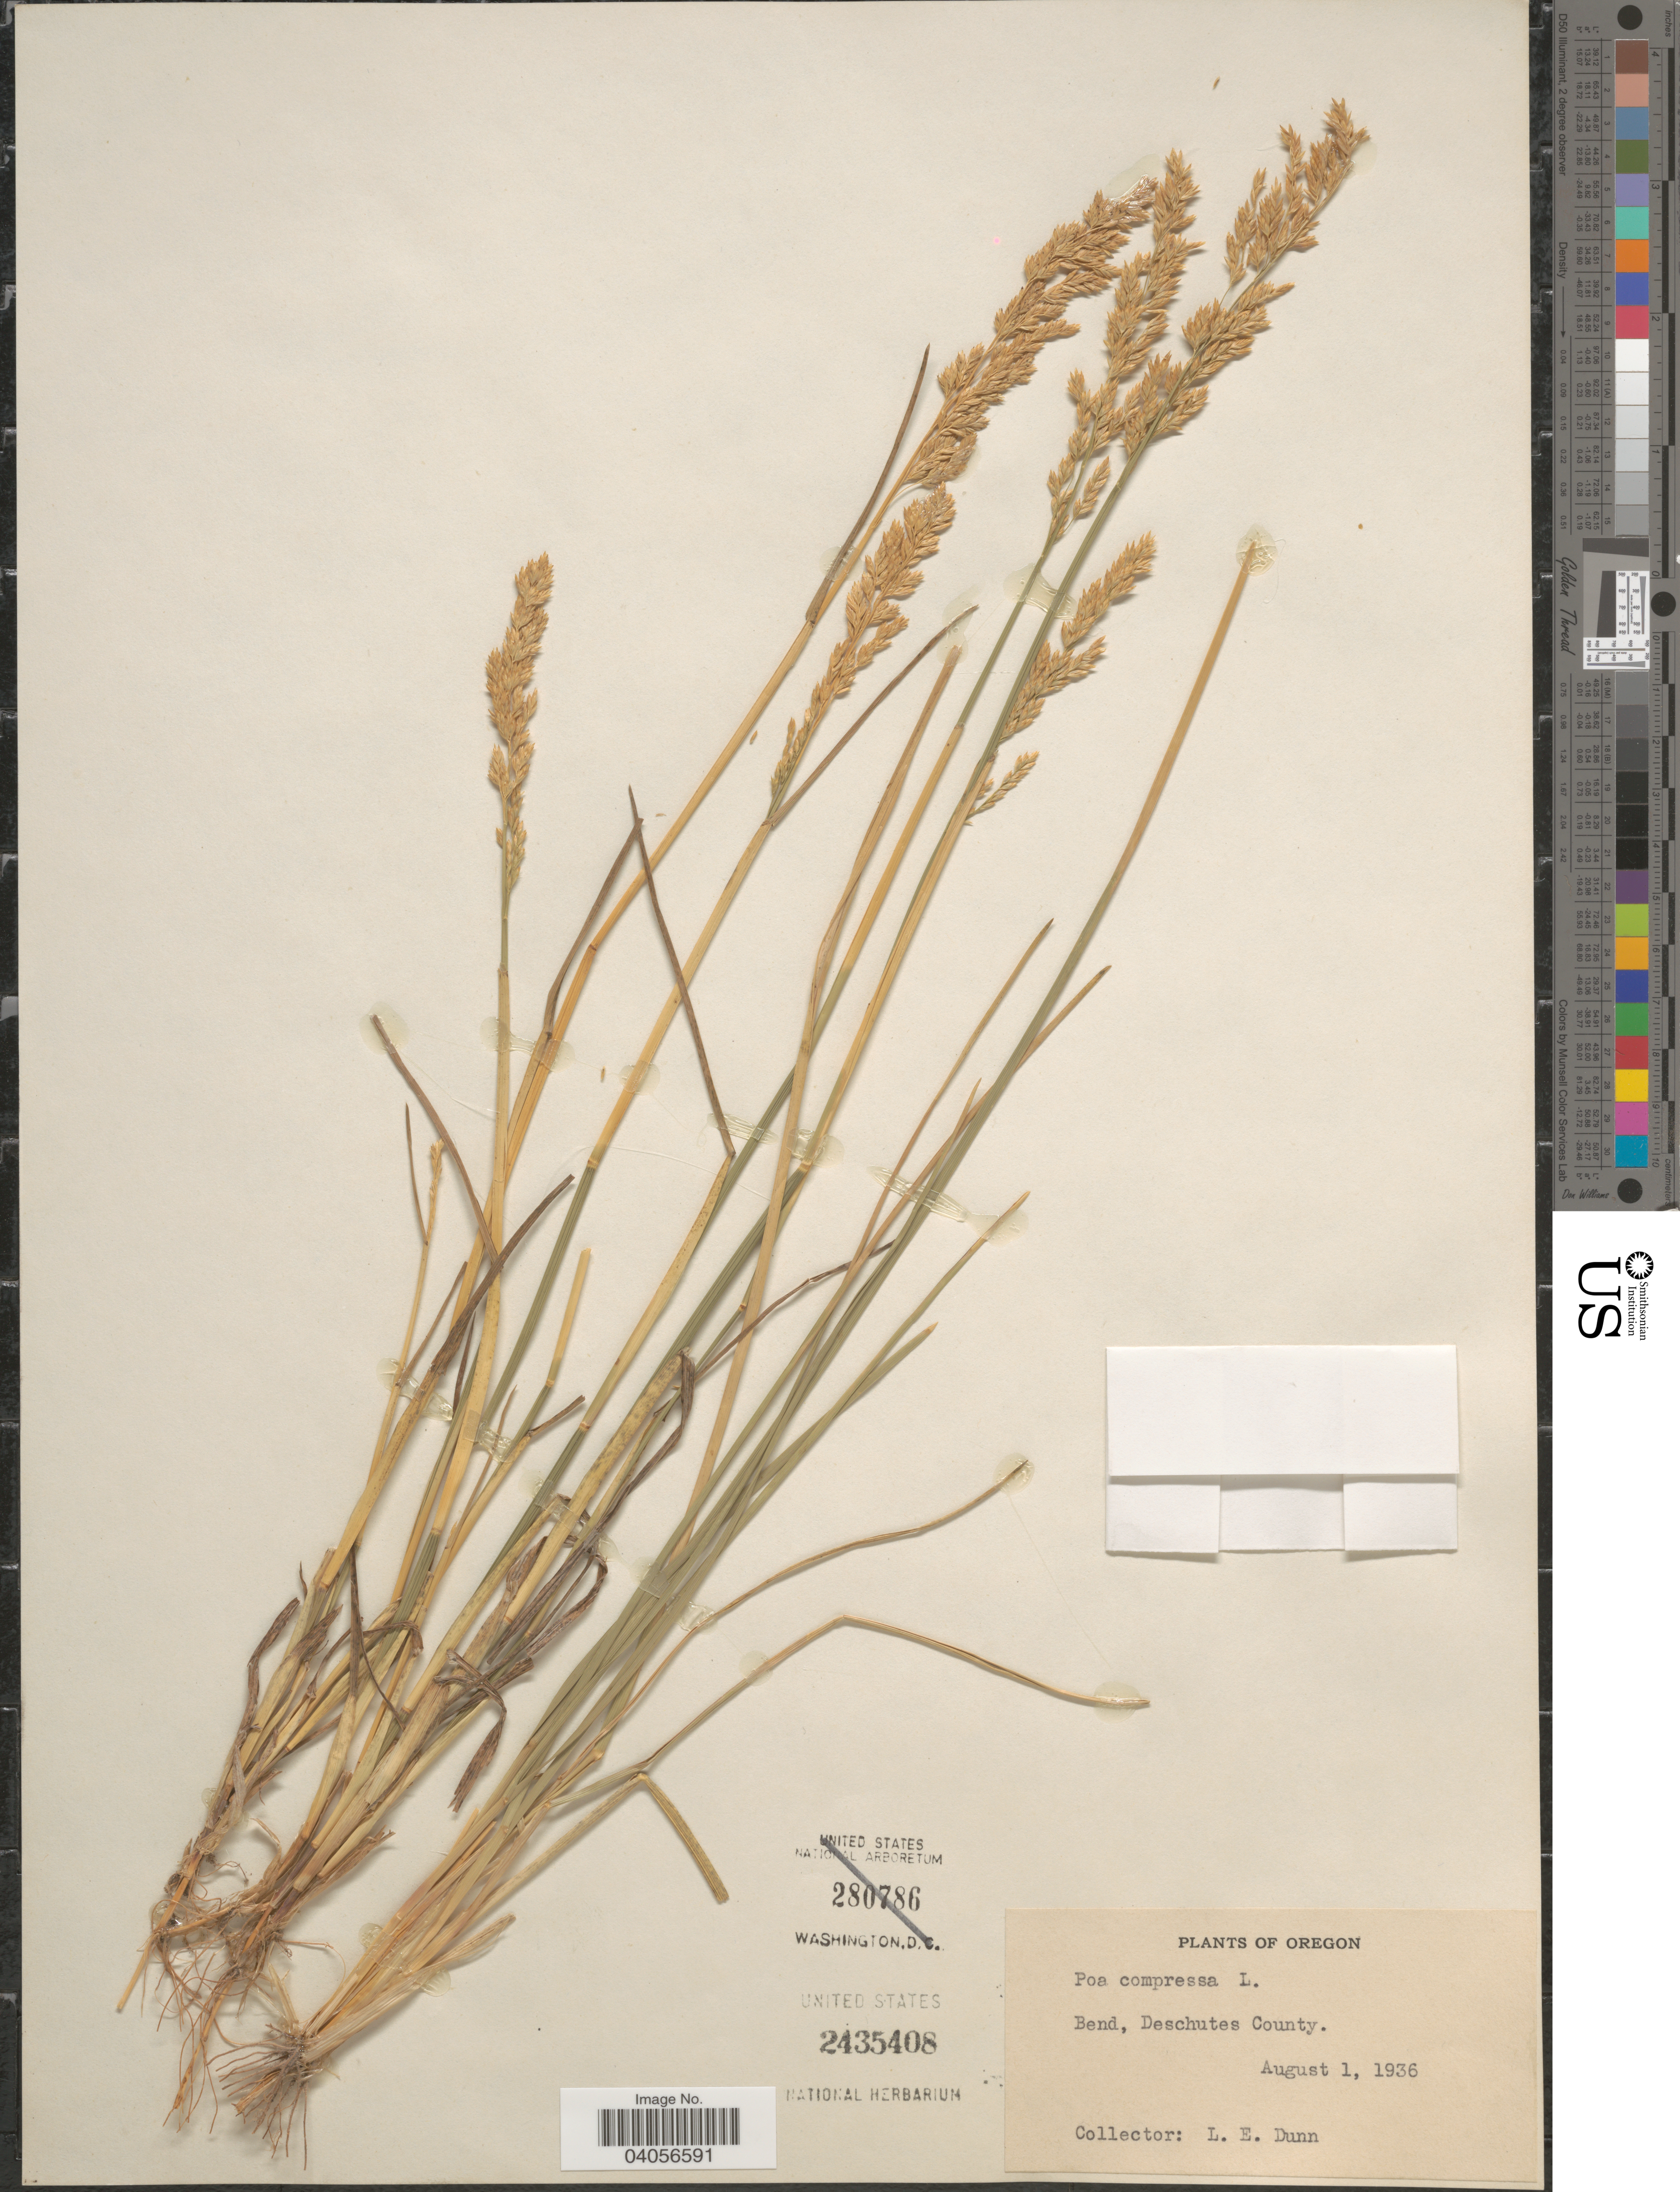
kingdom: Plantae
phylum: Tracheophyta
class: Liliopsida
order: Poales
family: Poaceae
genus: Poa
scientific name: Poa compressa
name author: L.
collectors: L. Dunn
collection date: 1936-08-01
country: United States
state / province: Oregon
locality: Bend, Deschutes County.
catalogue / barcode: US 2435408